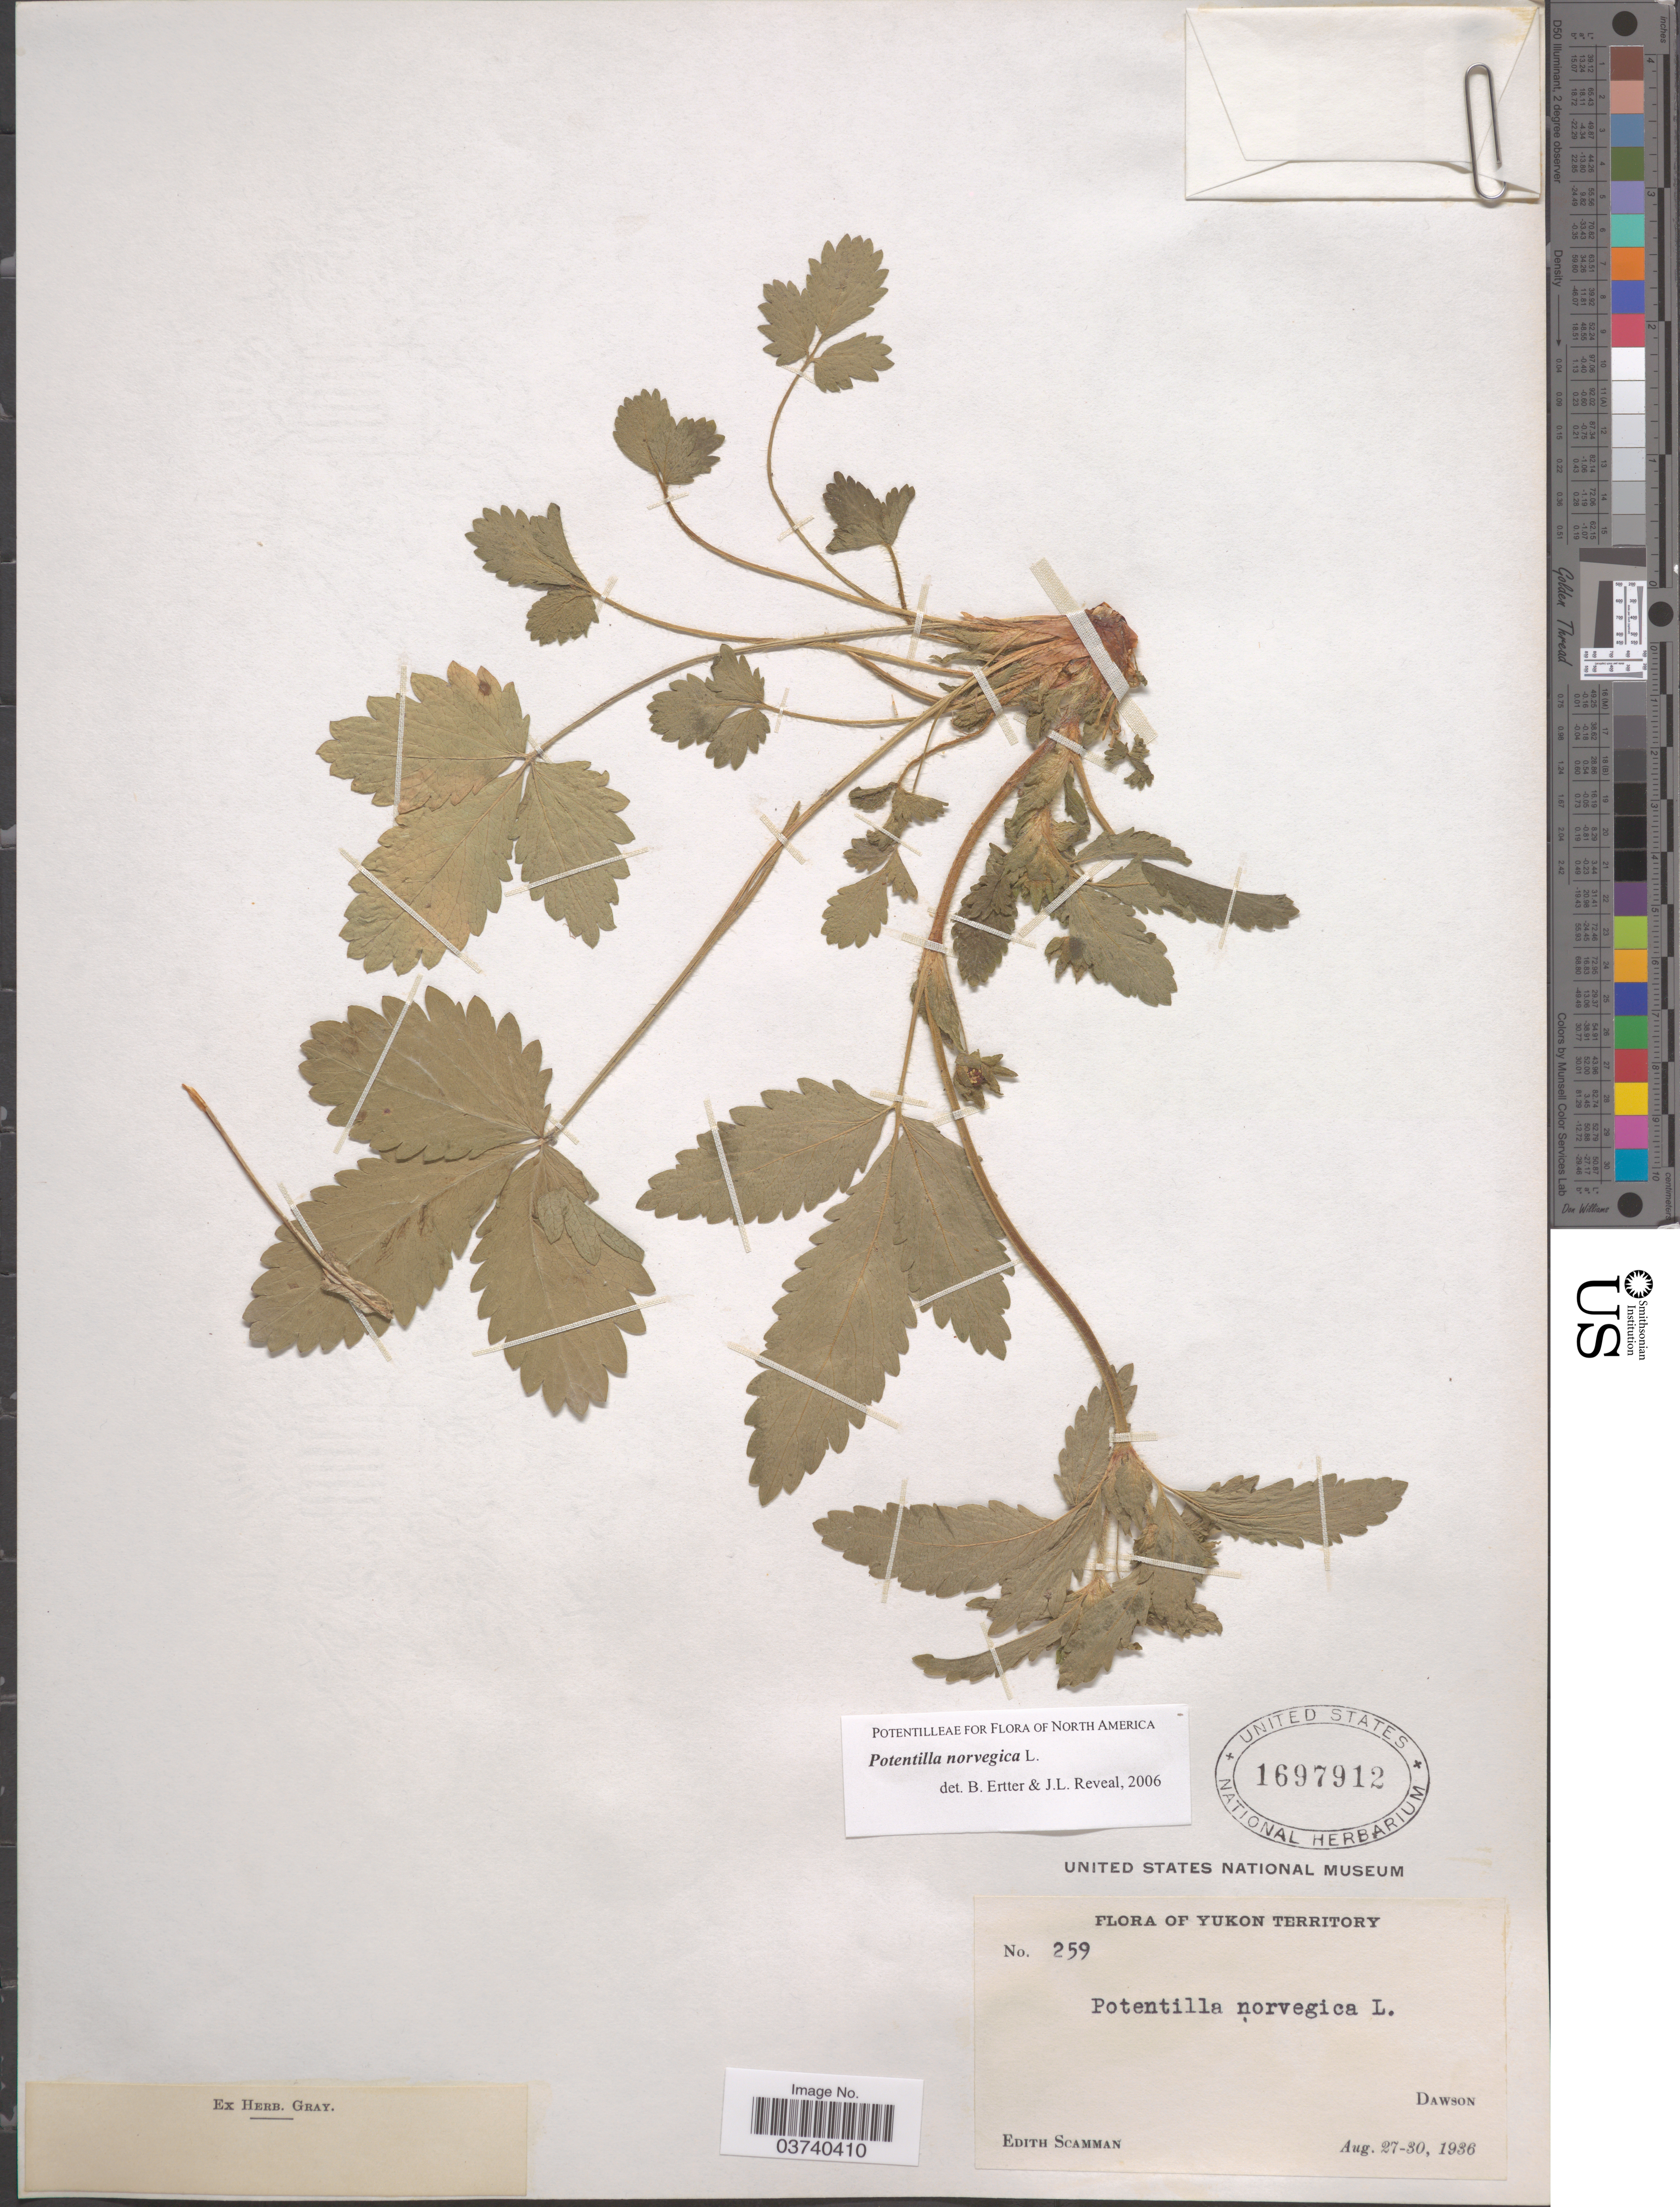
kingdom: Plantae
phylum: Tracheophyta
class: Magnoliopsida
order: Rosales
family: Rosaceae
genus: Potentilla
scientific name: Potentilla norvegica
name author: L.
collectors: E. Scamman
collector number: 259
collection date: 1936-08-27/1936-08-30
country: Canada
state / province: Yukon Territory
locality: Dawson.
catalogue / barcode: US 1697912